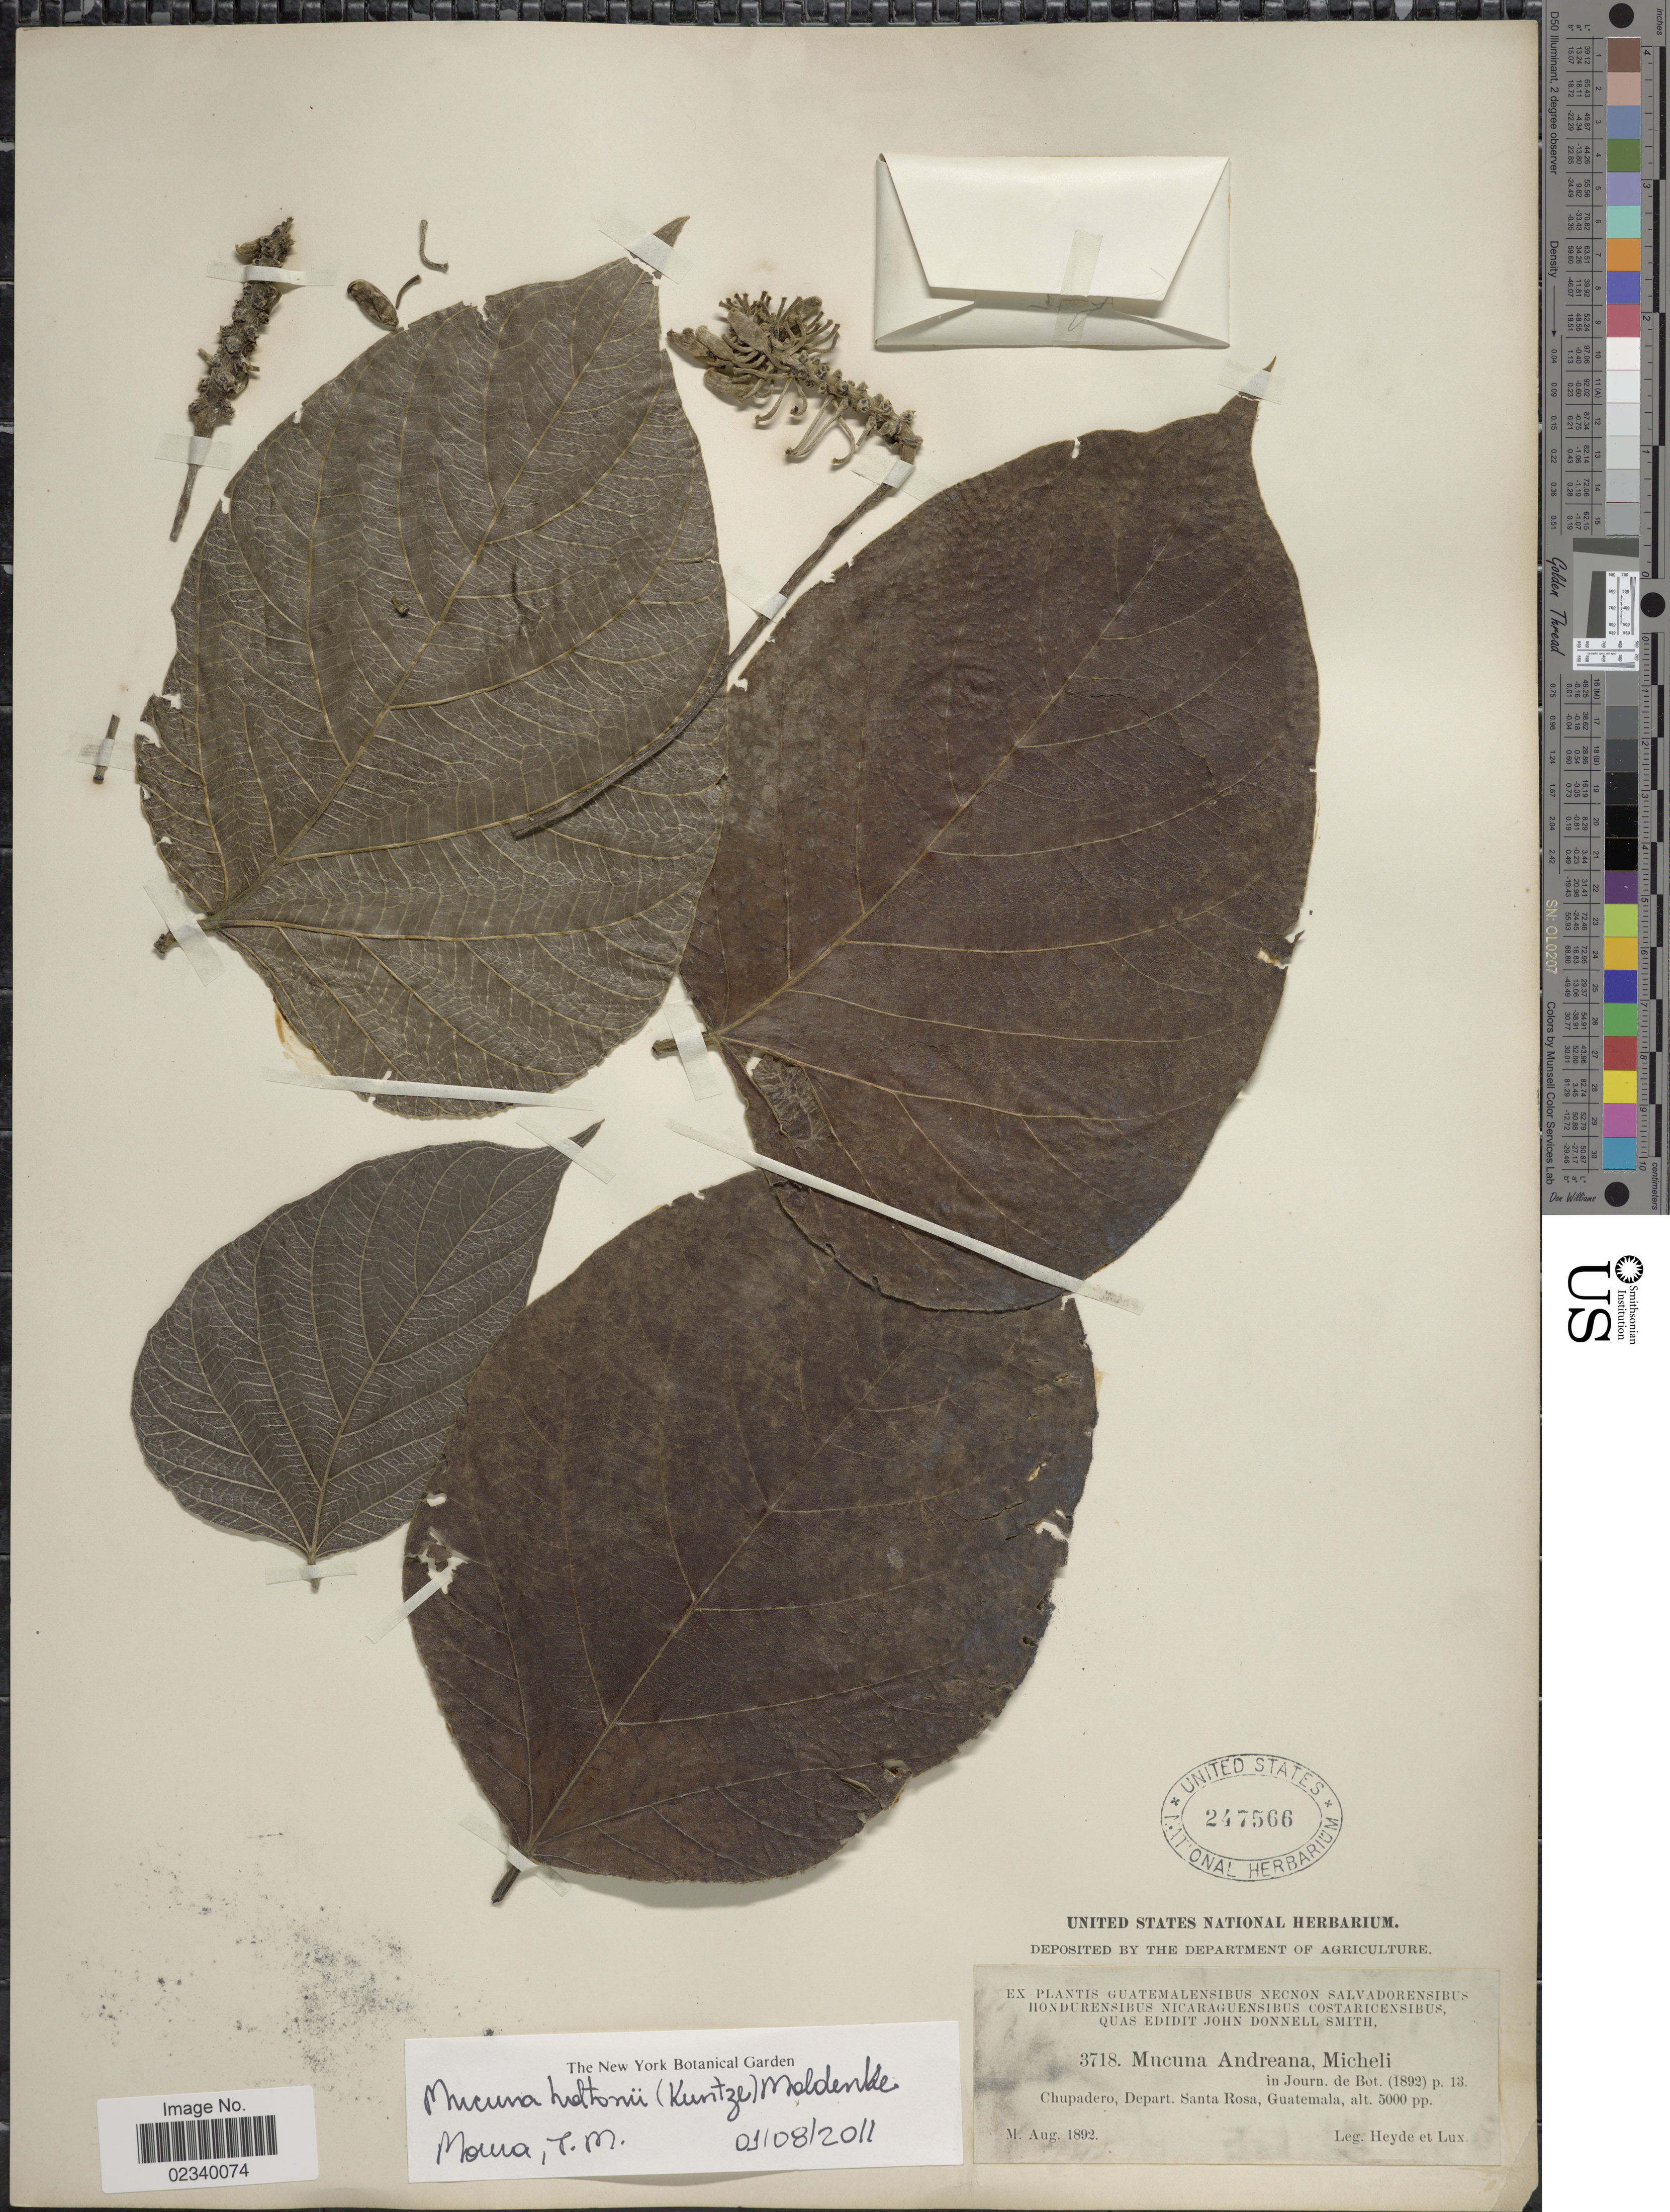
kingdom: Plantae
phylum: Tracheophyta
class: Magnoliopsida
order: Fabales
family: Fabaceae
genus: Mucuna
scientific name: Mucuna holtonii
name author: (Kuntze) Moldenke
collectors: Heyde & Lux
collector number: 3718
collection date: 1892-08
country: Guatemala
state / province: Santa Rosa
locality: Chupadero, Depart. Santa Rosa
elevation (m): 1524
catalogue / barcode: US 247566